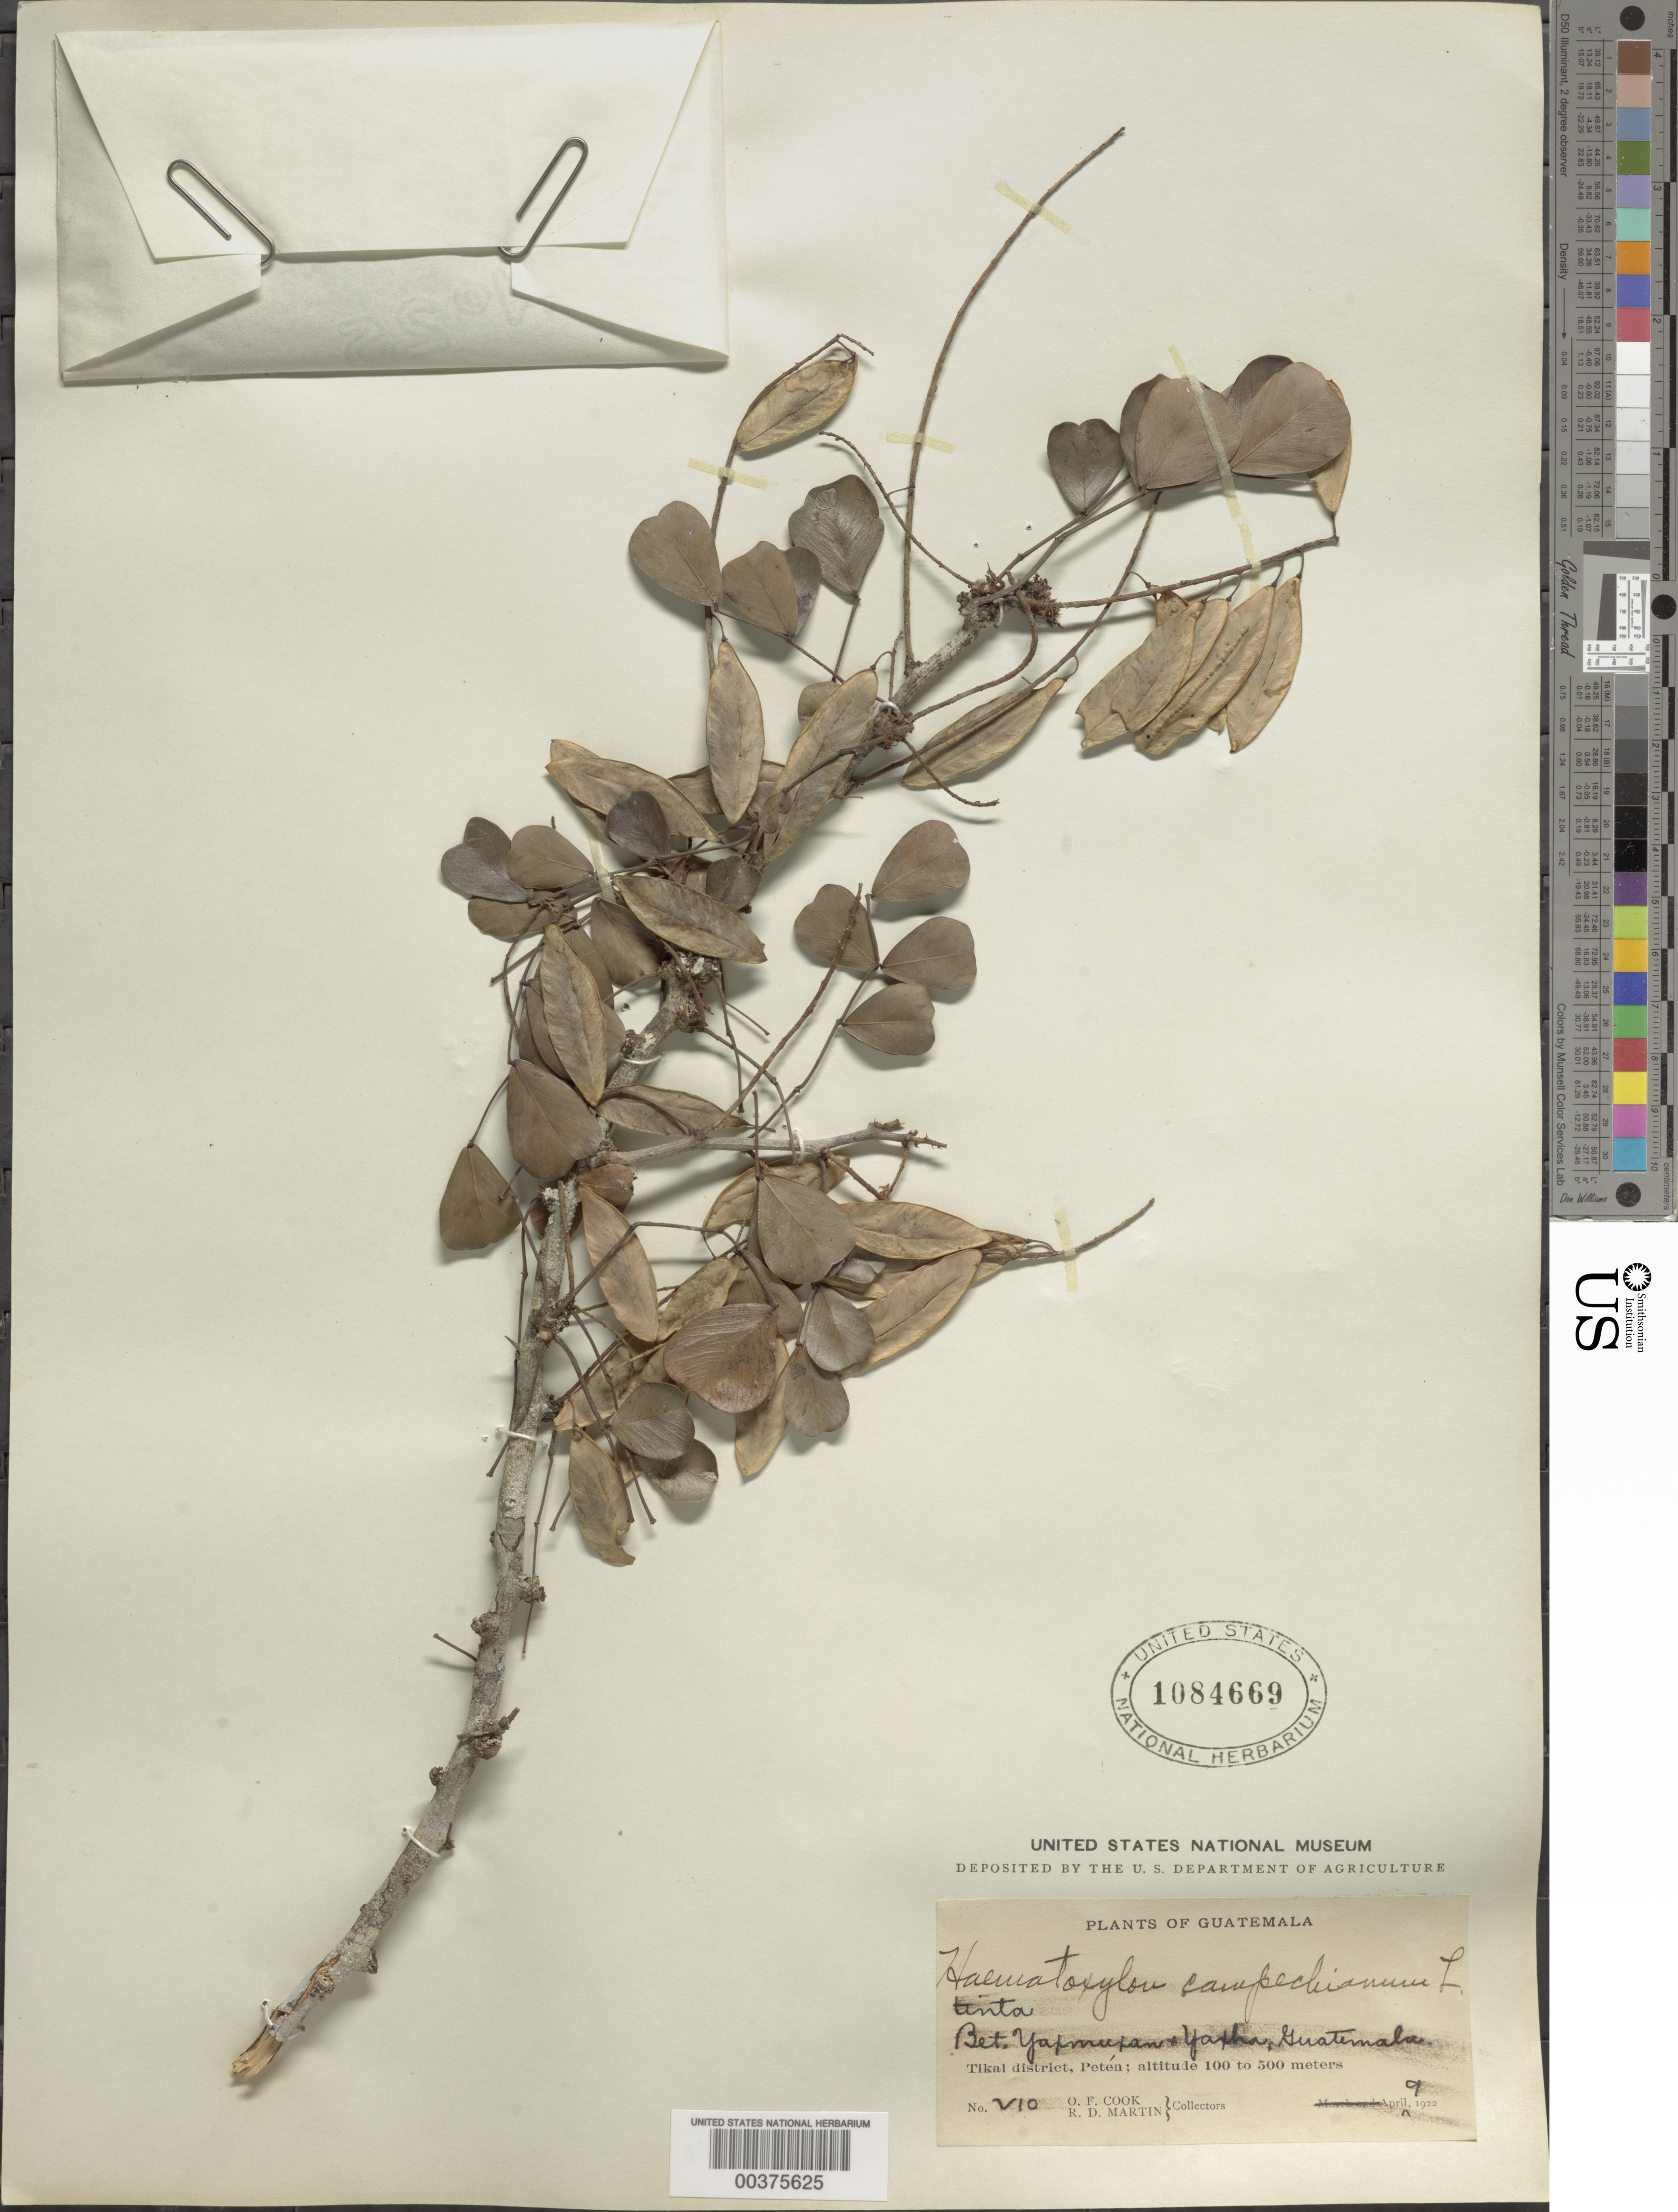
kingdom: Plantae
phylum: Tracheophyta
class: Magnoliopsida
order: Fabales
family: Fabaceae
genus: Haematoxylum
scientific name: Haematoxylum campechianum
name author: L.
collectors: O. F. Cook & R. D. Martin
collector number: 210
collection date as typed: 09 Apr 1922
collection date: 1922-04-09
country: Guatemala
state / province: El Petén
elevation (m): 100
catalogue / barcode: US 1084669